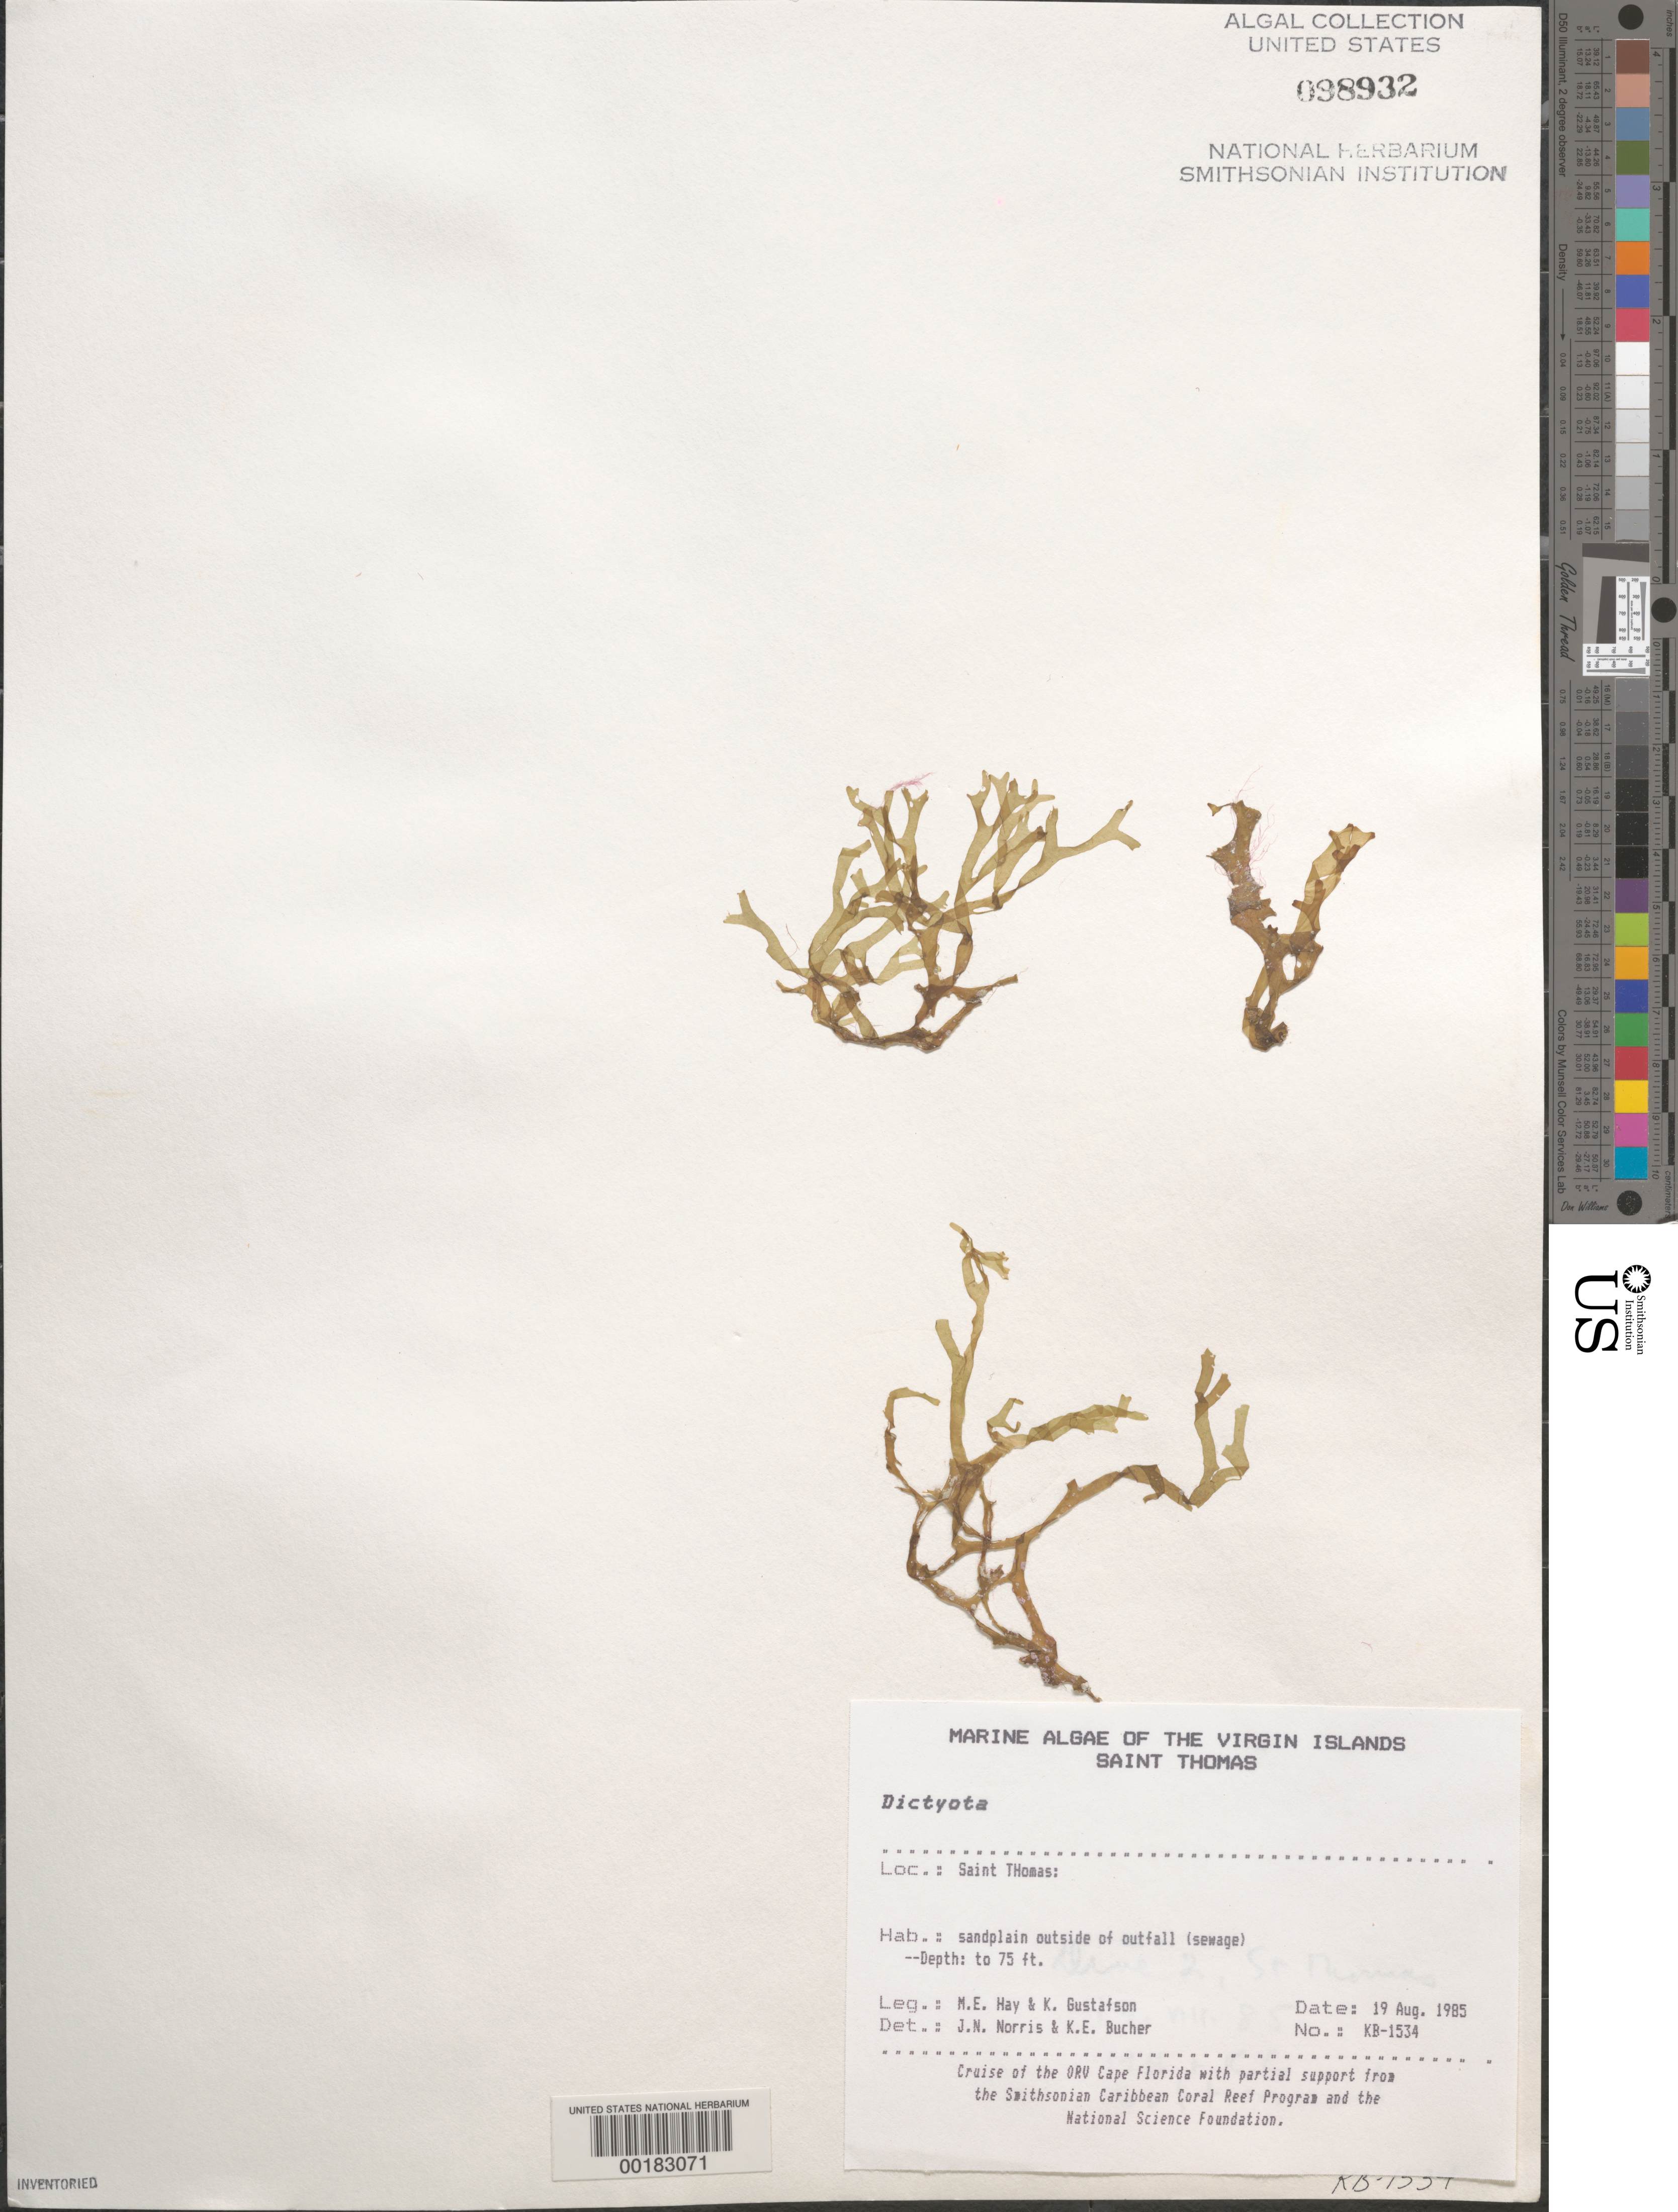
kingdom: Chromista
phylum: Ochrophyta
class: Phaeophyceae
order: Dictyotales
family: Dictyotaceae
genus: Dictyota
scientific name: Dictyota sp.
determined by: Norris, J. N.; Bucher, K. E.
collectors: M. E. Hay & K. Gustafson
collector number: KB-1534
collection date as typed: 19 Aug 1985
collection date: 1985-08-19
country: U.S. Virgin Islands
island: St. Thomas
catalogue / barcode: US 98932